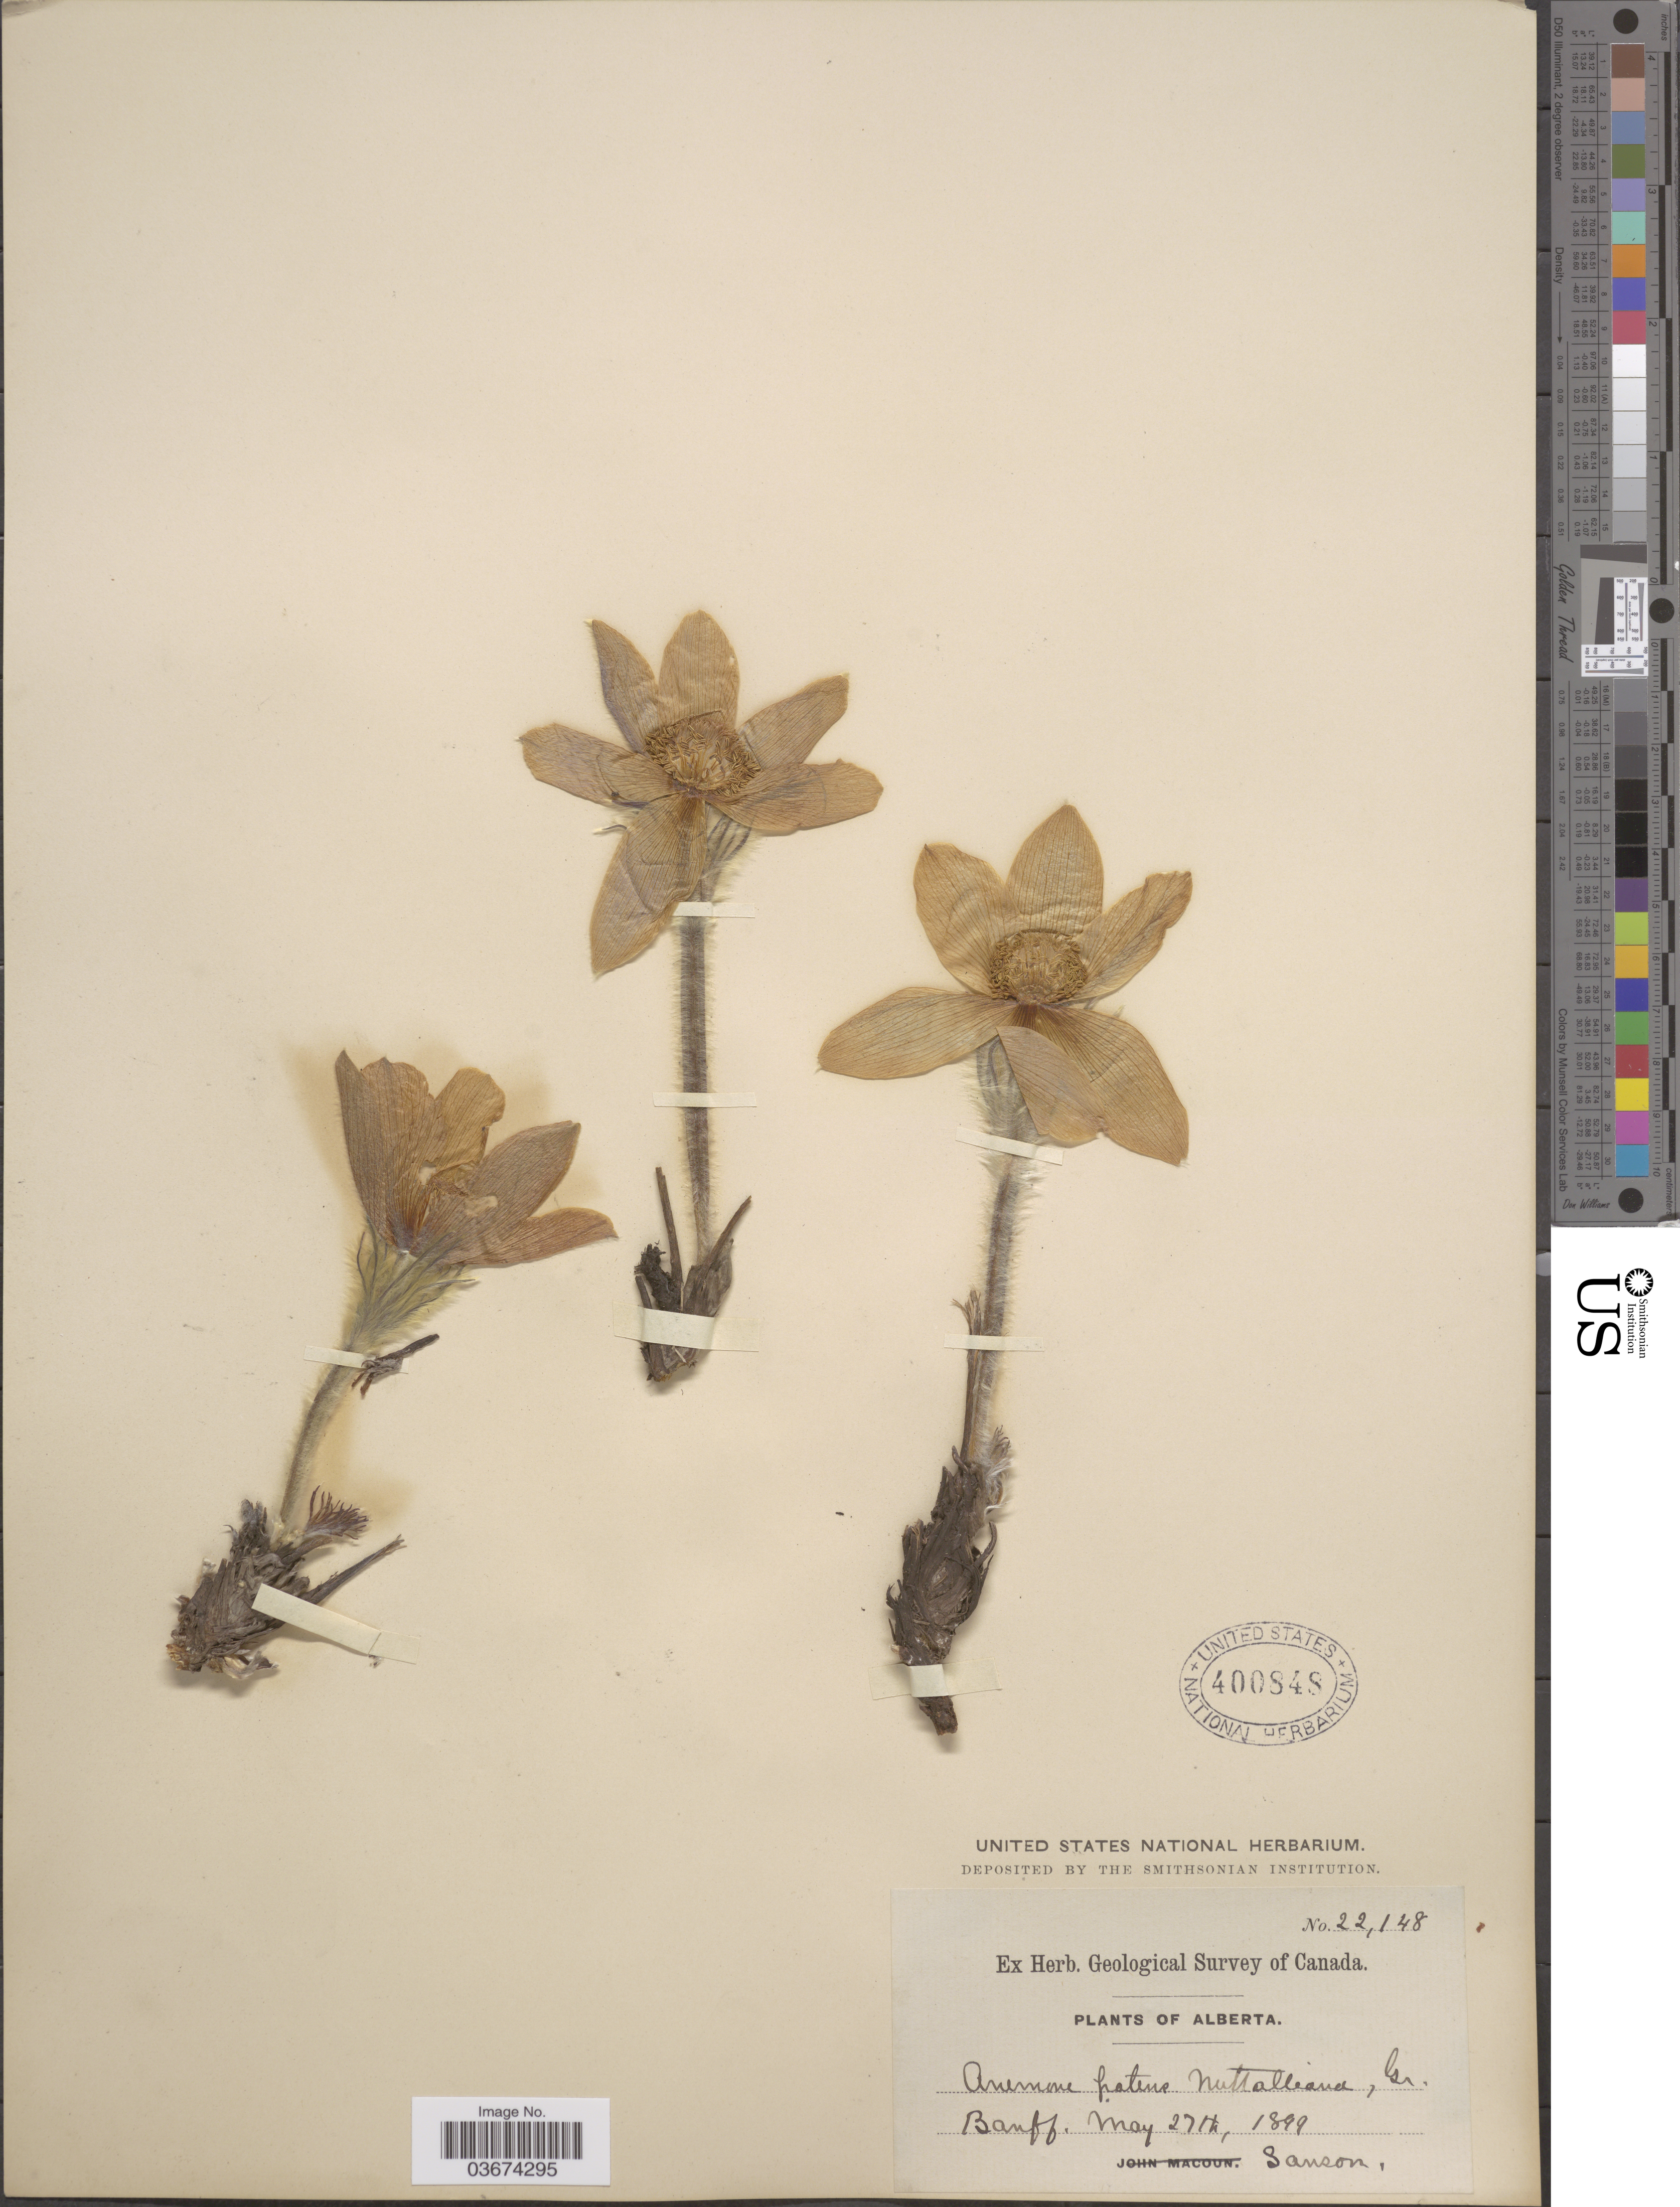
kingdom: Plantae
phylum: Tracheophyta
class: Magnoliopsida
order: Ranunculales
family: Ranunculaceae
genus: Pulsatilla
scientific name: Pulsatilla nuttalliana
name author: (DC.) Bercht. & J. Presl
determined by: Strong, Mark T., (BOT), Smithsonian Institution - National Museum of Natural History (UNITED STATES)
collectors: Sanson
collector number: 22148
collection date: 1899-05-27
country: Canada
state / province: Alberta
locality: Banff.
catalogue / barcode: US 400848